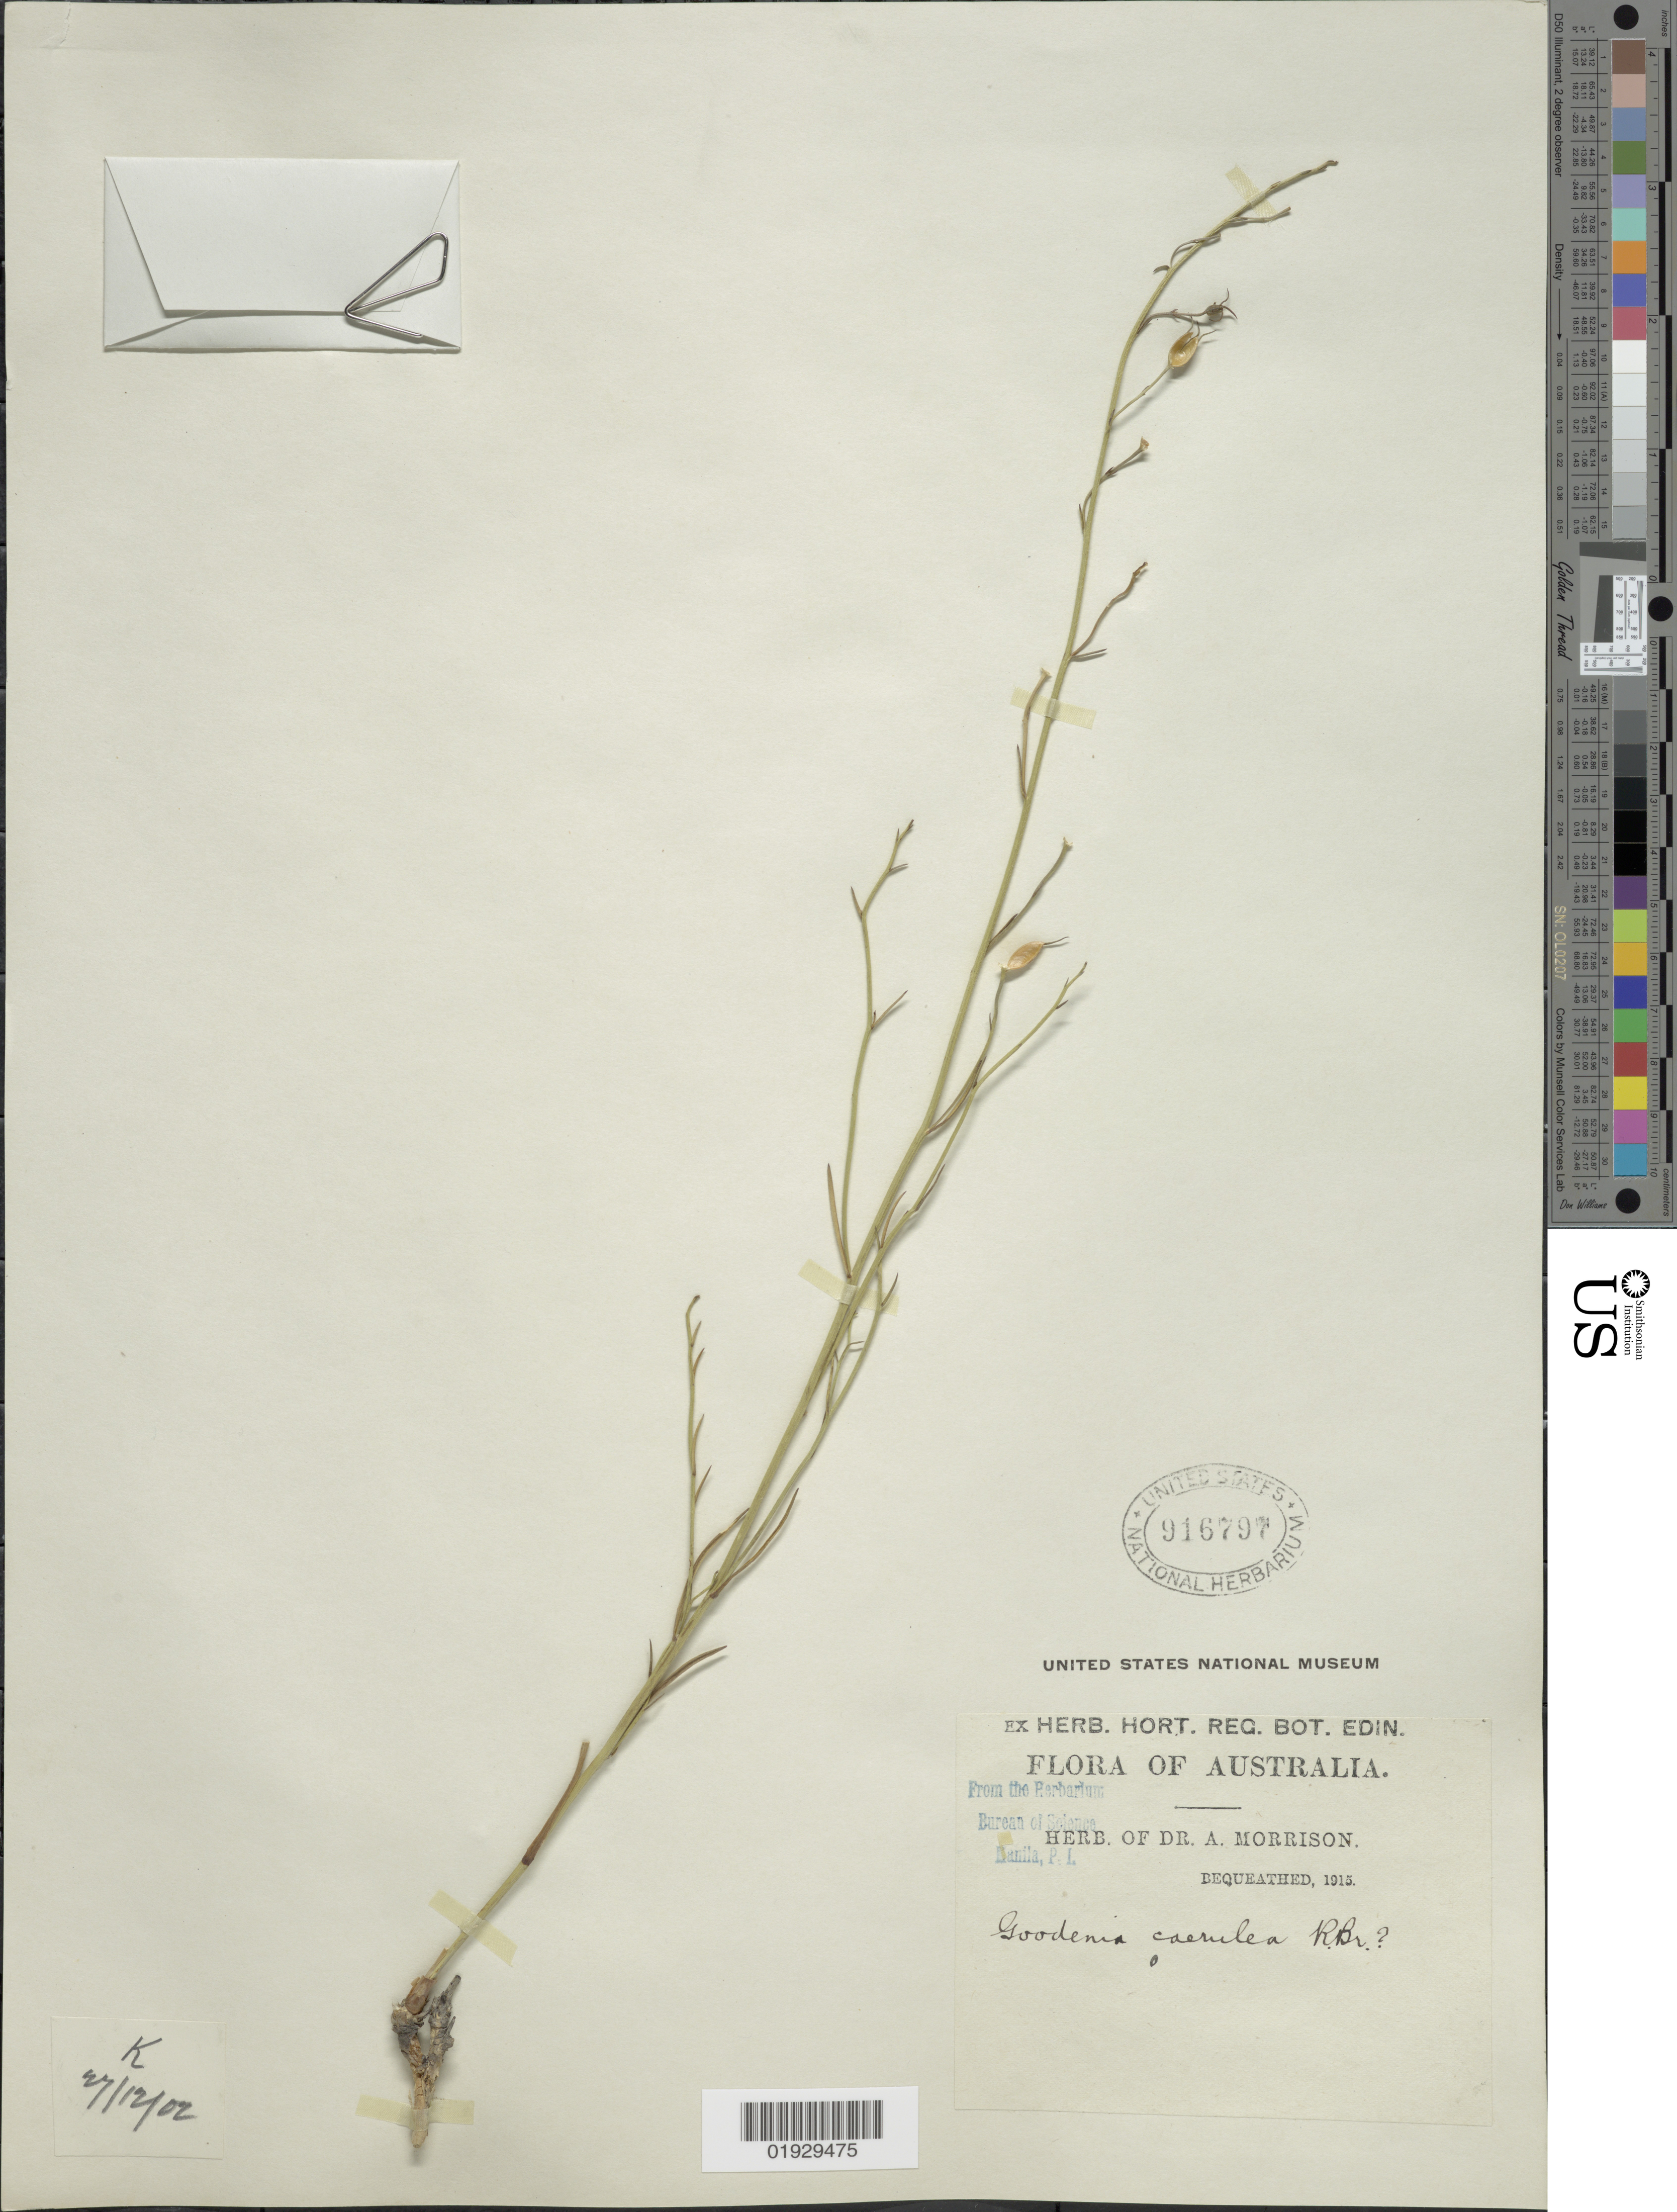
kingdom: Plantae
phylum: Tracheophyta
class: Magnoliopsida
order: Asterales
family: Goodeniaceae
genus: Goodenia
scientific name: Goodenia caerulea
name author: R. Br.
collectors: ex herb. Dr. A. Morrison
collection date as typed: Transcribed d/m/y: 27/12/7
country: Australia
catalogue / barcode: US 916797